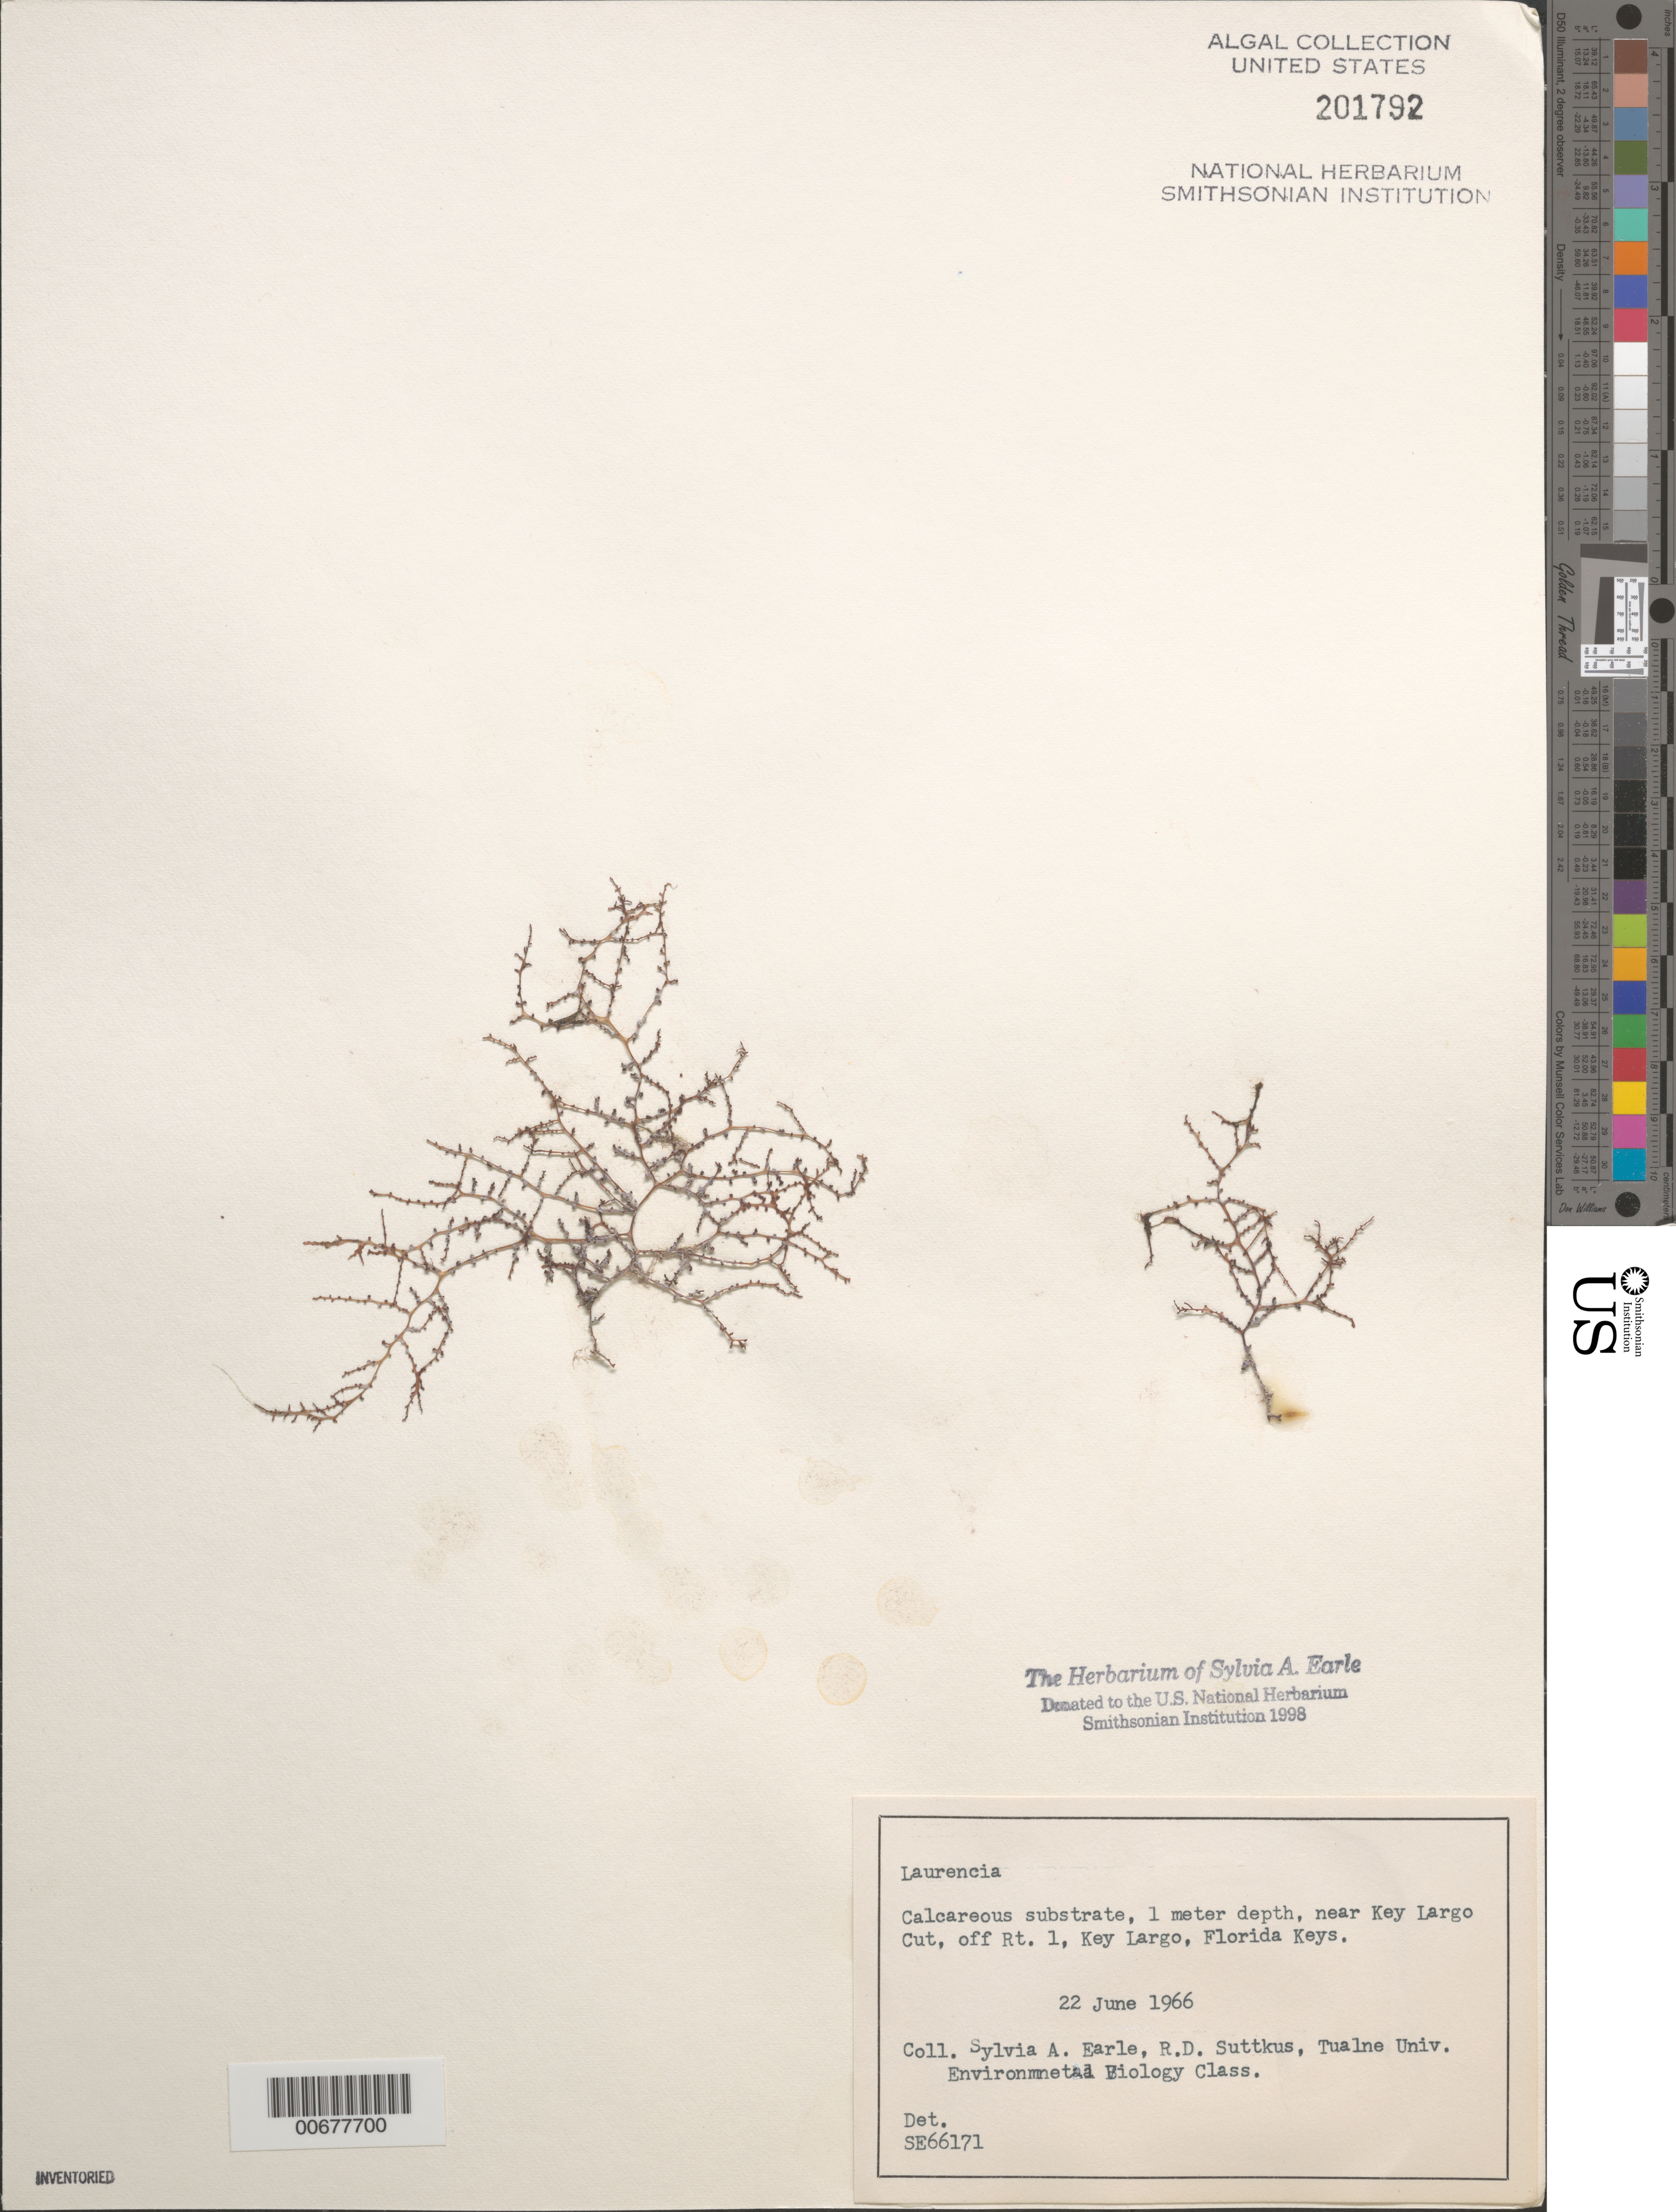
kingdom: Plantae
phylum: Rhodophyta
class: Florideophyceae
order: Ceramiales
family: Rhodomelaceae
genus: Laurencia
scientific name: Laurencia sp.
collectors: S. A. Earle, R. Suttkus & Tulane Univ. Env. Biol. Class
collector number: SE 66171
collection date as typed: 22 Jun 1966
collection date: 1966-06-22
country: United States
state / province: Florida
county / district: Monroe County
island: Key Largo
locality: Near Key Largo Cut, off US Route 1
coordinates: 25 8.26'N, 80 24.14'W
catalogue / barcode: US 201792